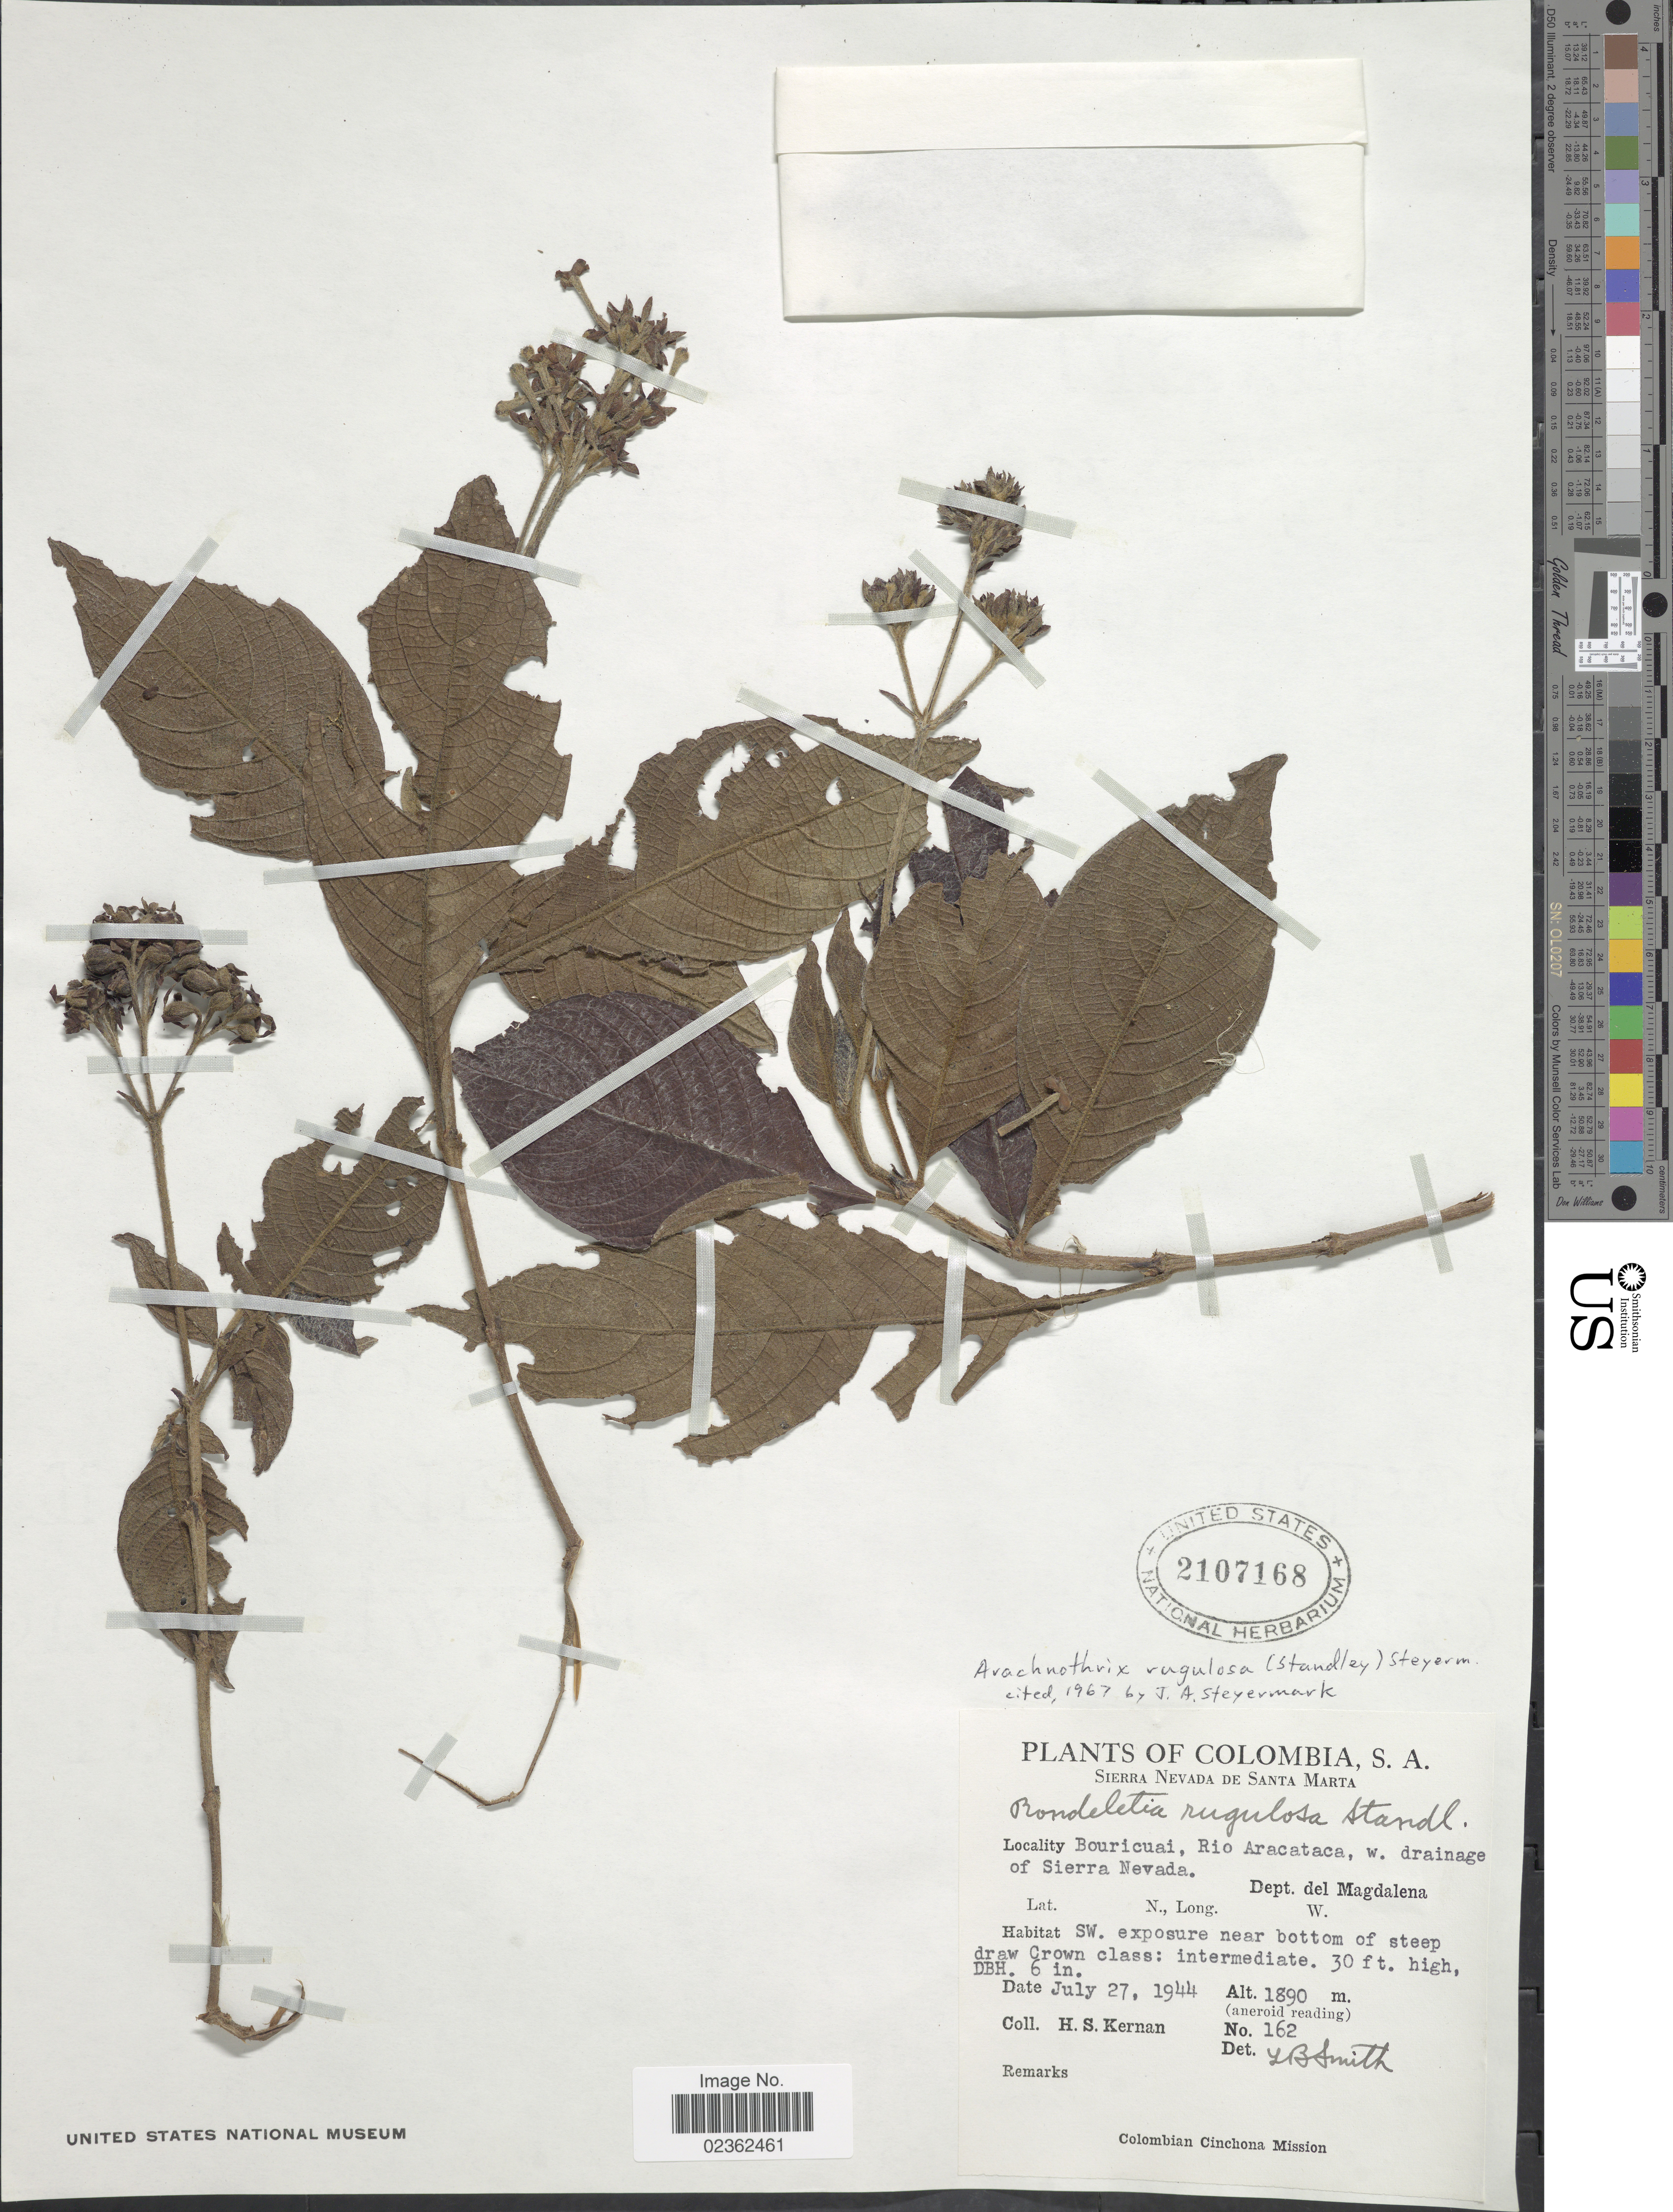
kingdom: Plantae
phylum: Tracheophyta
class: Magnoliopsida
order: Gentianales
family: Rubiaceae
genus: Arachnothryx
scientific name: Arachnothryx rugulosa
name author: (Standl.) Steyerm.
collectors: H. Kernan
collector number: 162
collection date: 1944-07-27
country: Colombia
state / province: Magdalena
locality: S.A., Sierra Nevada de Santa Marta Bouricuai, Rio Aracataca, w. drainage of Sierra Nevada, SW. exposure near bottom of steep draw Crown class.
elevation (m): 1890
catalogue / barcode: US 2107168